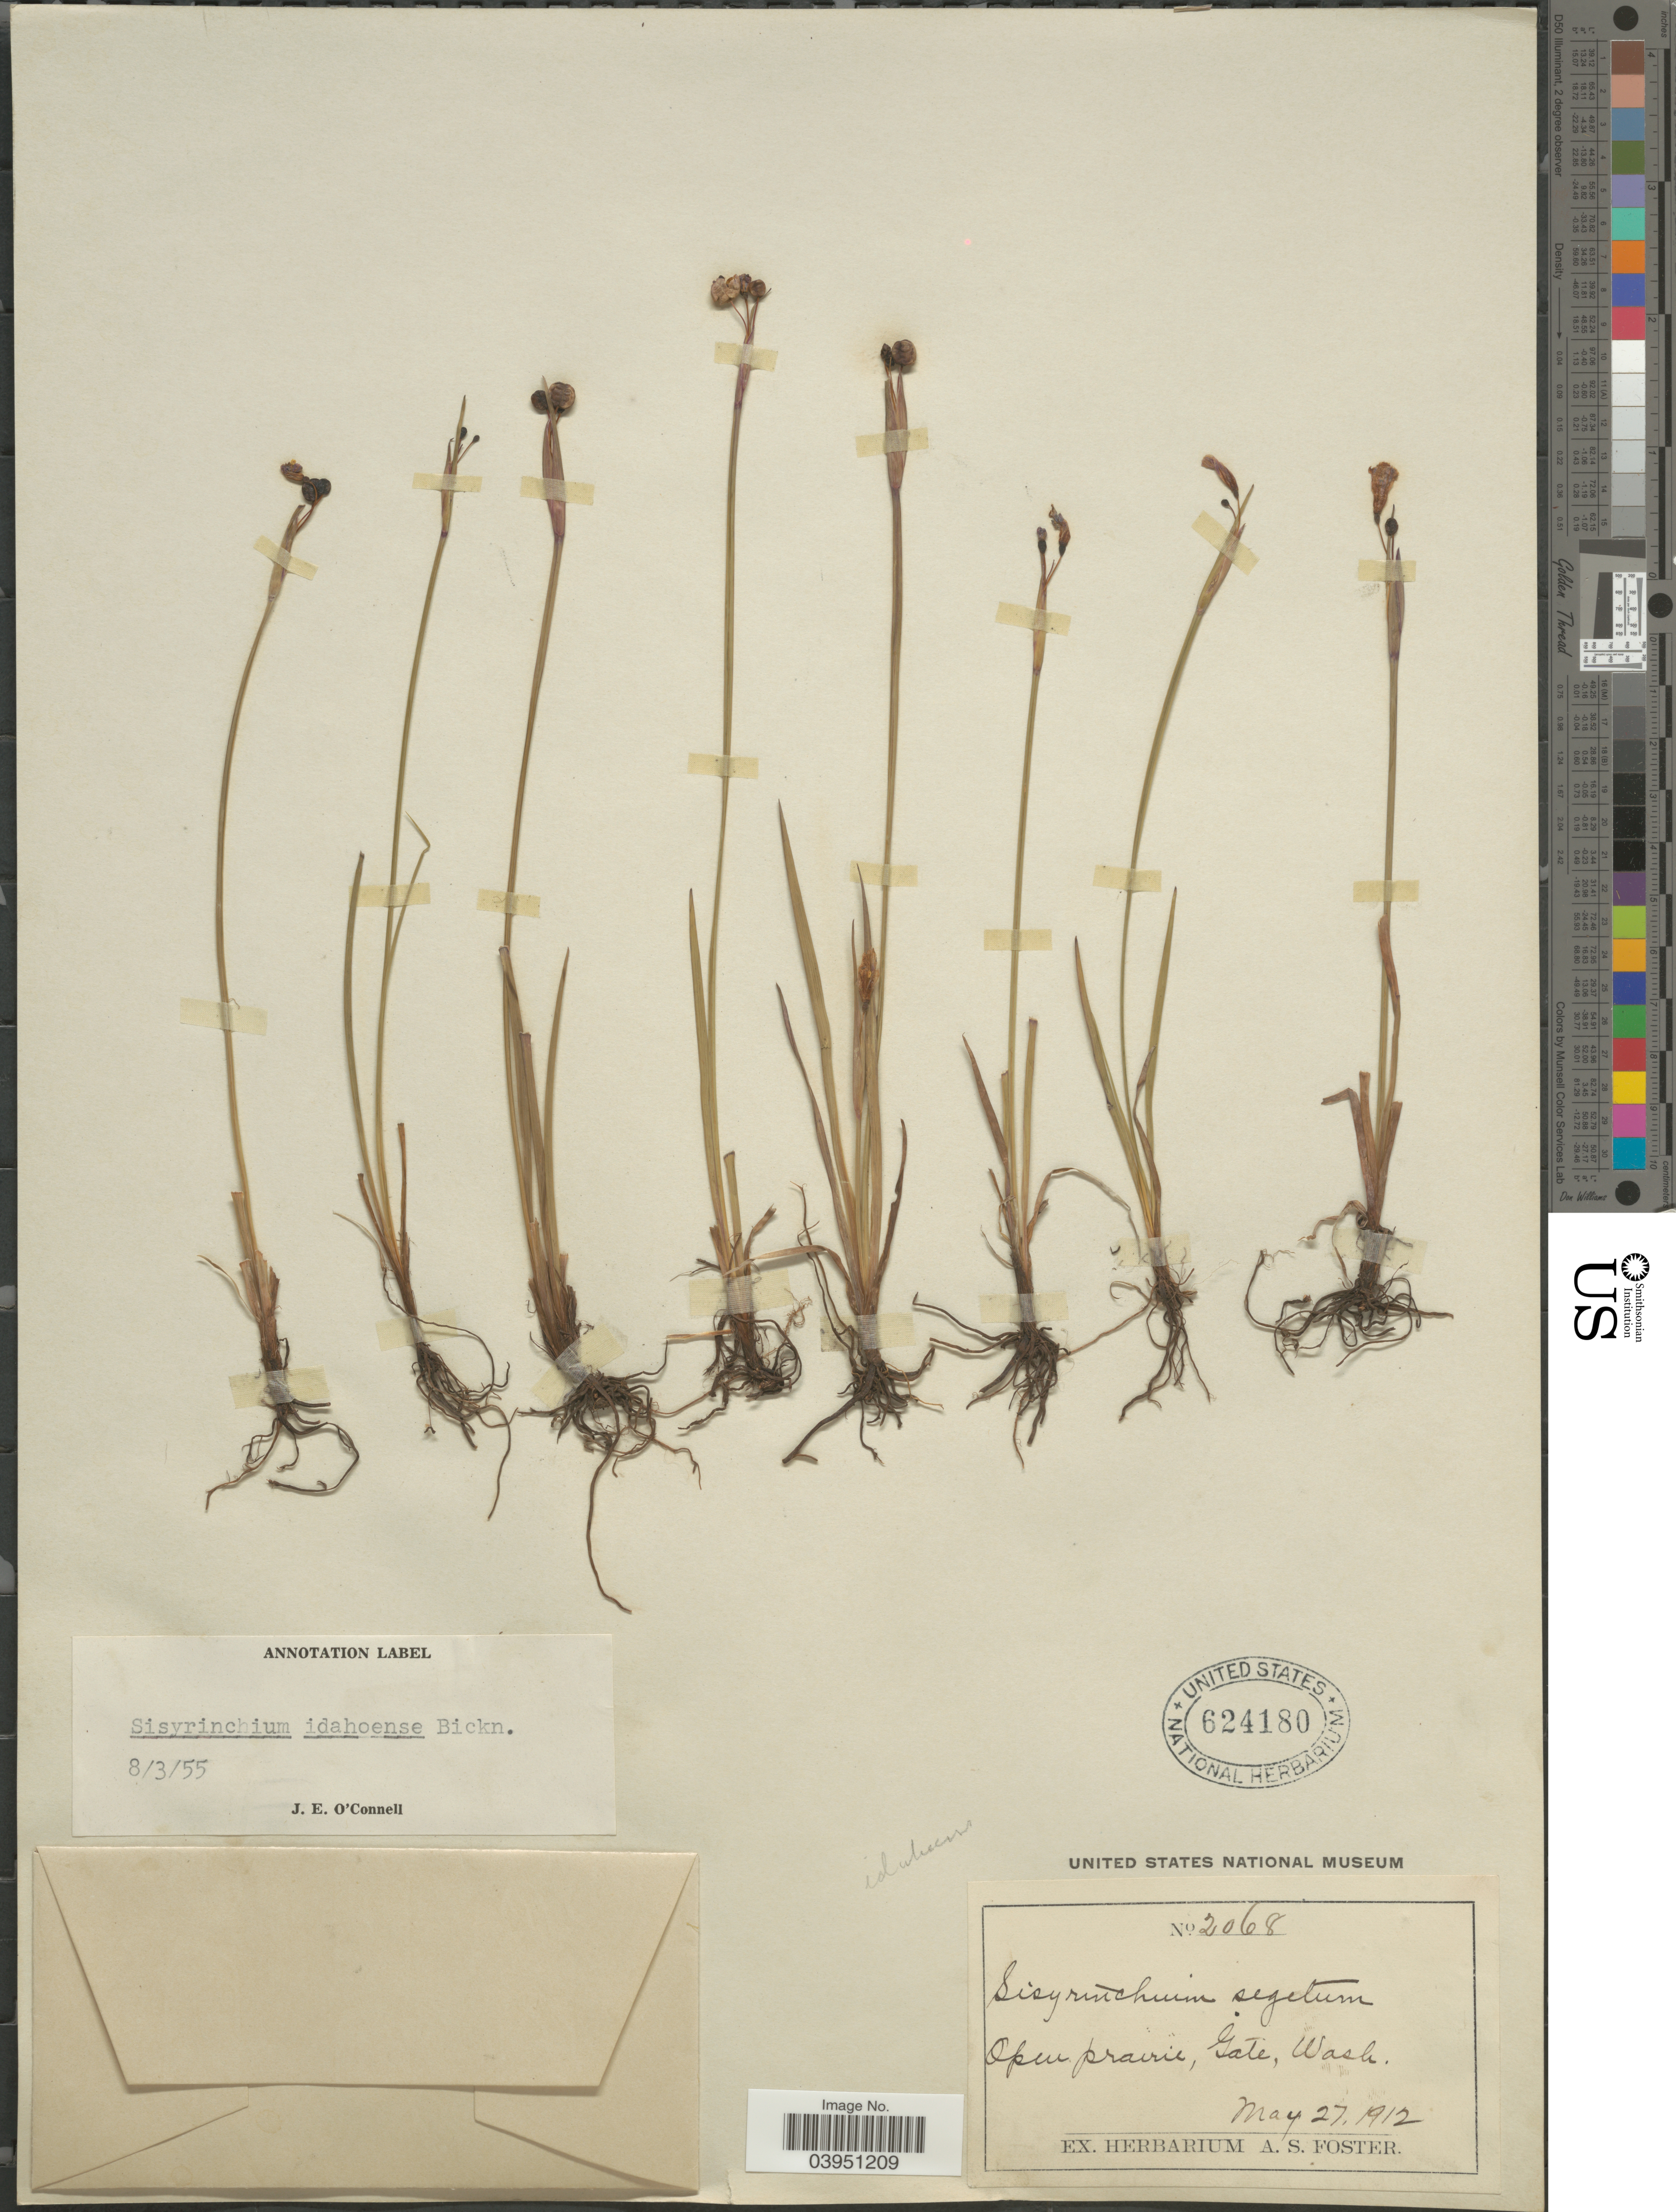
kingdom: Plantae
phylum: Tracheophyta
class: Liliopsida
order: Asparagales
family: Iridaceae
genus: Sisyrinchium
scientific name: Sisyrinchium idahoense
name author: E.P. Bicknell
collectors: ex herb. A. S. Foster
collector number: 2068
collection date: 1912-05-27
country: United States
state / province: Washington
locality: Open prairie, Gate.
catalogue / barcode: US 624180